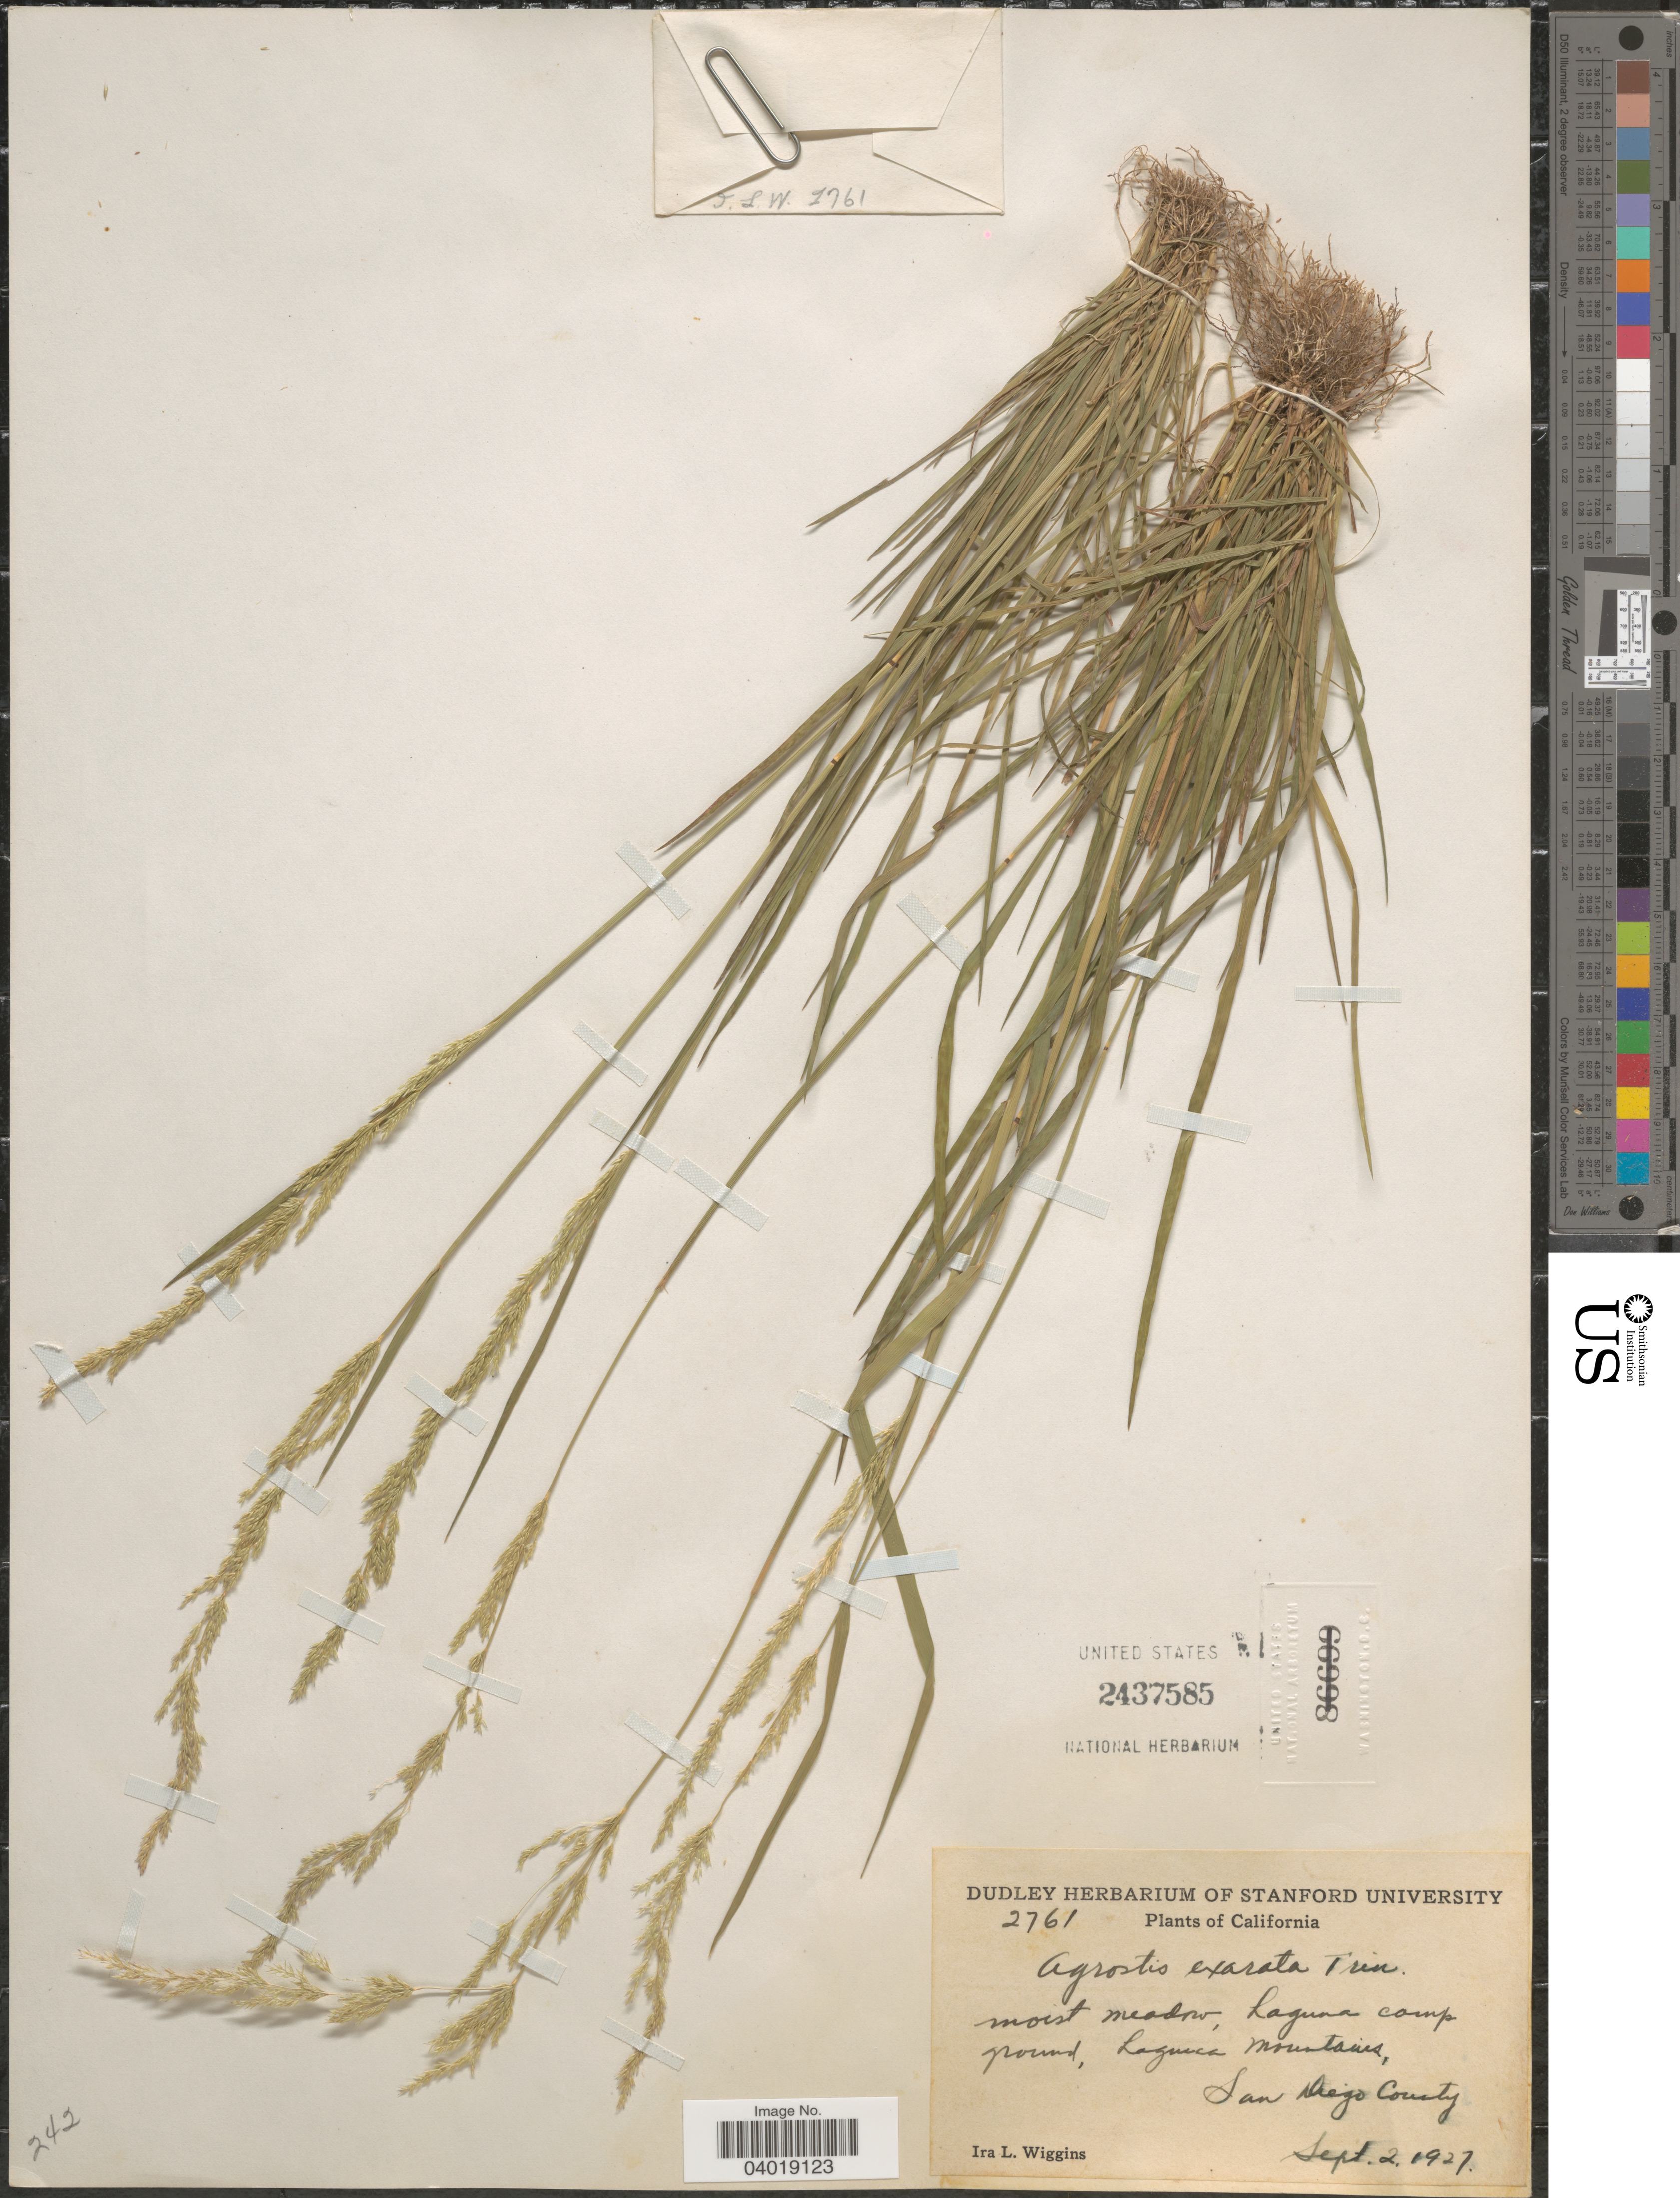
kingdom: Plantae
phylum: Tracheophyta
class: Liliopsida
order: Poales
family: Poaceae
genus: Agrostis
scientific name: Agrostis exarata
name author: Trin.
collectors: I. L. Wiggins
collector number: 2761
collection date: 1927-09-02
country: United States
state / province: California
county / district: San Diego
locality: Laguna camp pound, Laguna Mountains, San Diego County.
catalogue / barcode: US 2437585